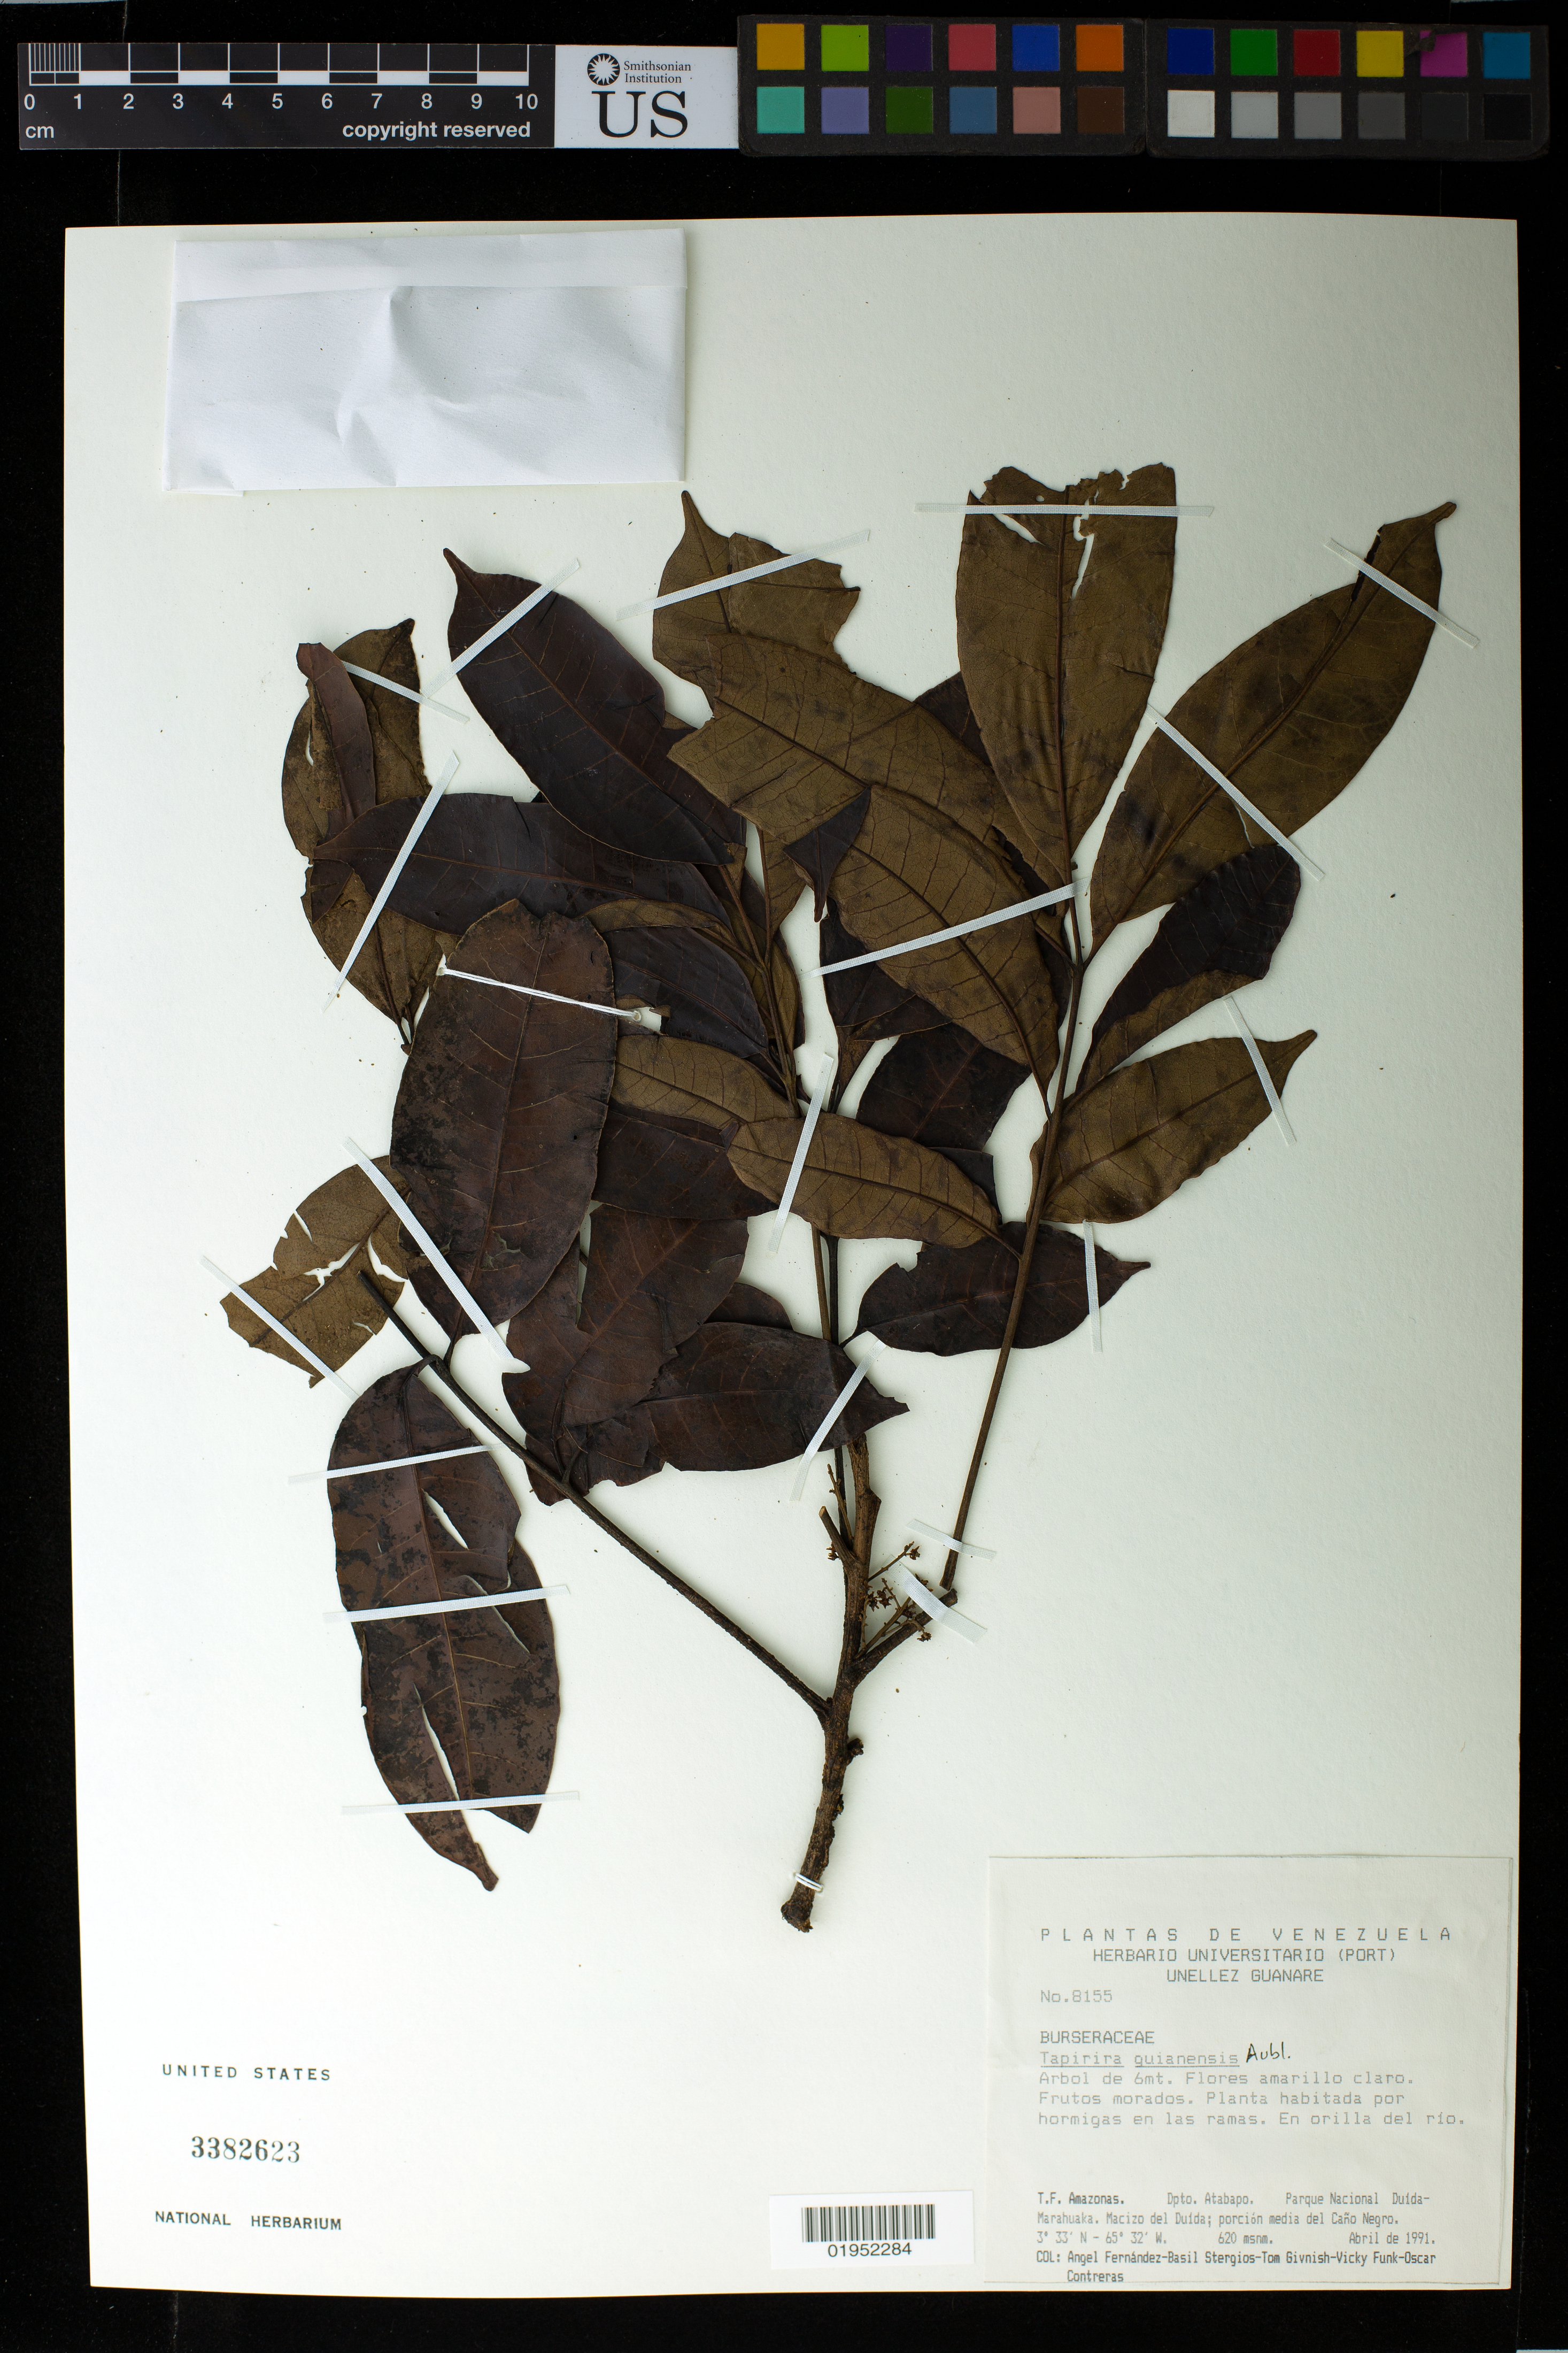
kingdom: Plantae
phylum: Tracheophyta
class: Magnoliopsida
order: Sapindales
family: Anacardiaceae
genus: Tapirira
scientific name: Tapirira guianensis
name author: Aubl.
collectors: A. Fernández, B. G. Stergios, T. J. Givnish, V. Funk & O. Contreras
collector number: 8155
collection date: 1991-04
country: Venezuela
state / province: Amazonas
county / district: Atabapo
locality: Parque Nacional Duida-Marahuaka, Macizo del Duida, porcion media del Cano Negro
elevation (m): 620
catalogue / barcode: US 3382623